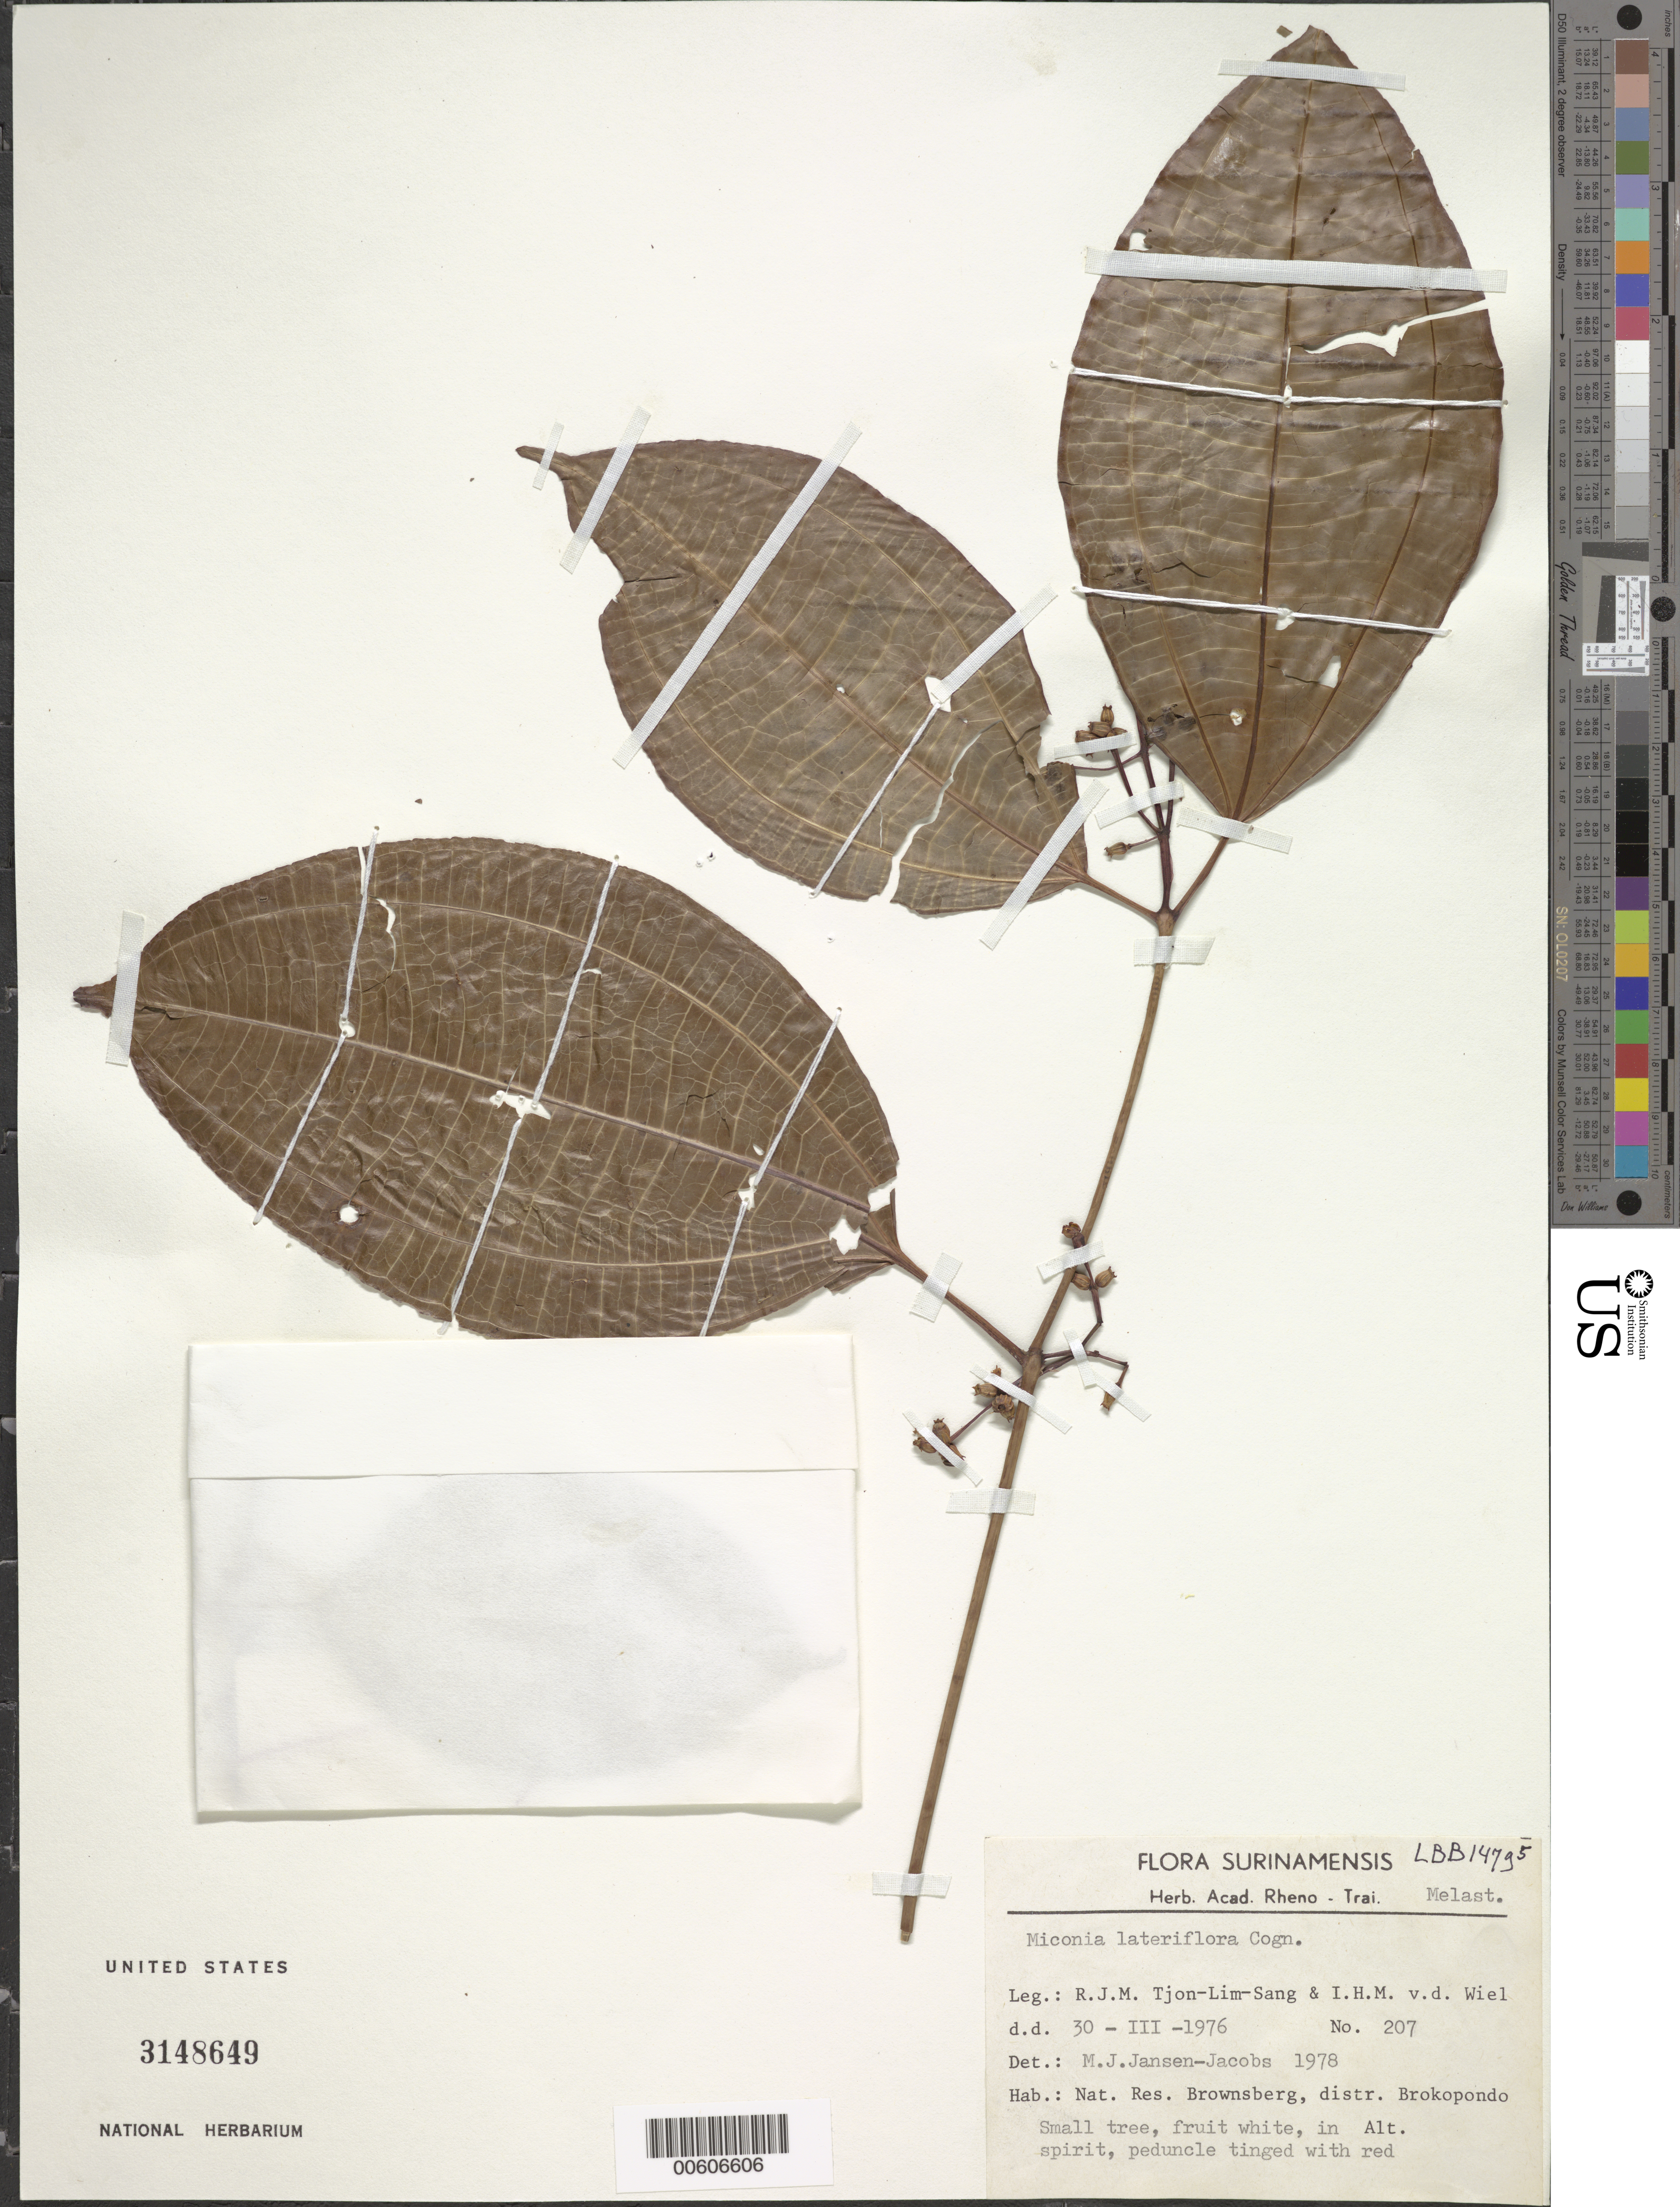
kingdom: Plantae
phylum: Tracheophyta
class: Magnoliopsida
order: Myrtales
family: Melastomataceae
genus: Miconia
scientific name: Miconia lateriflora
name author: Cogn.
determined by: Jansen-Jacobs, M. J., (U), Nationaal Herbarium Nederland, Utrecht University branch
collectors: R. Tjon-Lim-Sang & I. Wiel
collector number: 207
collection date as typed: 30-Mar-76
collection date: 1976-03-30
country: Suriname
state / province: Brokopondo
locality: Brownsberg Nature Reserve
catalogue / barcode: US 3148649